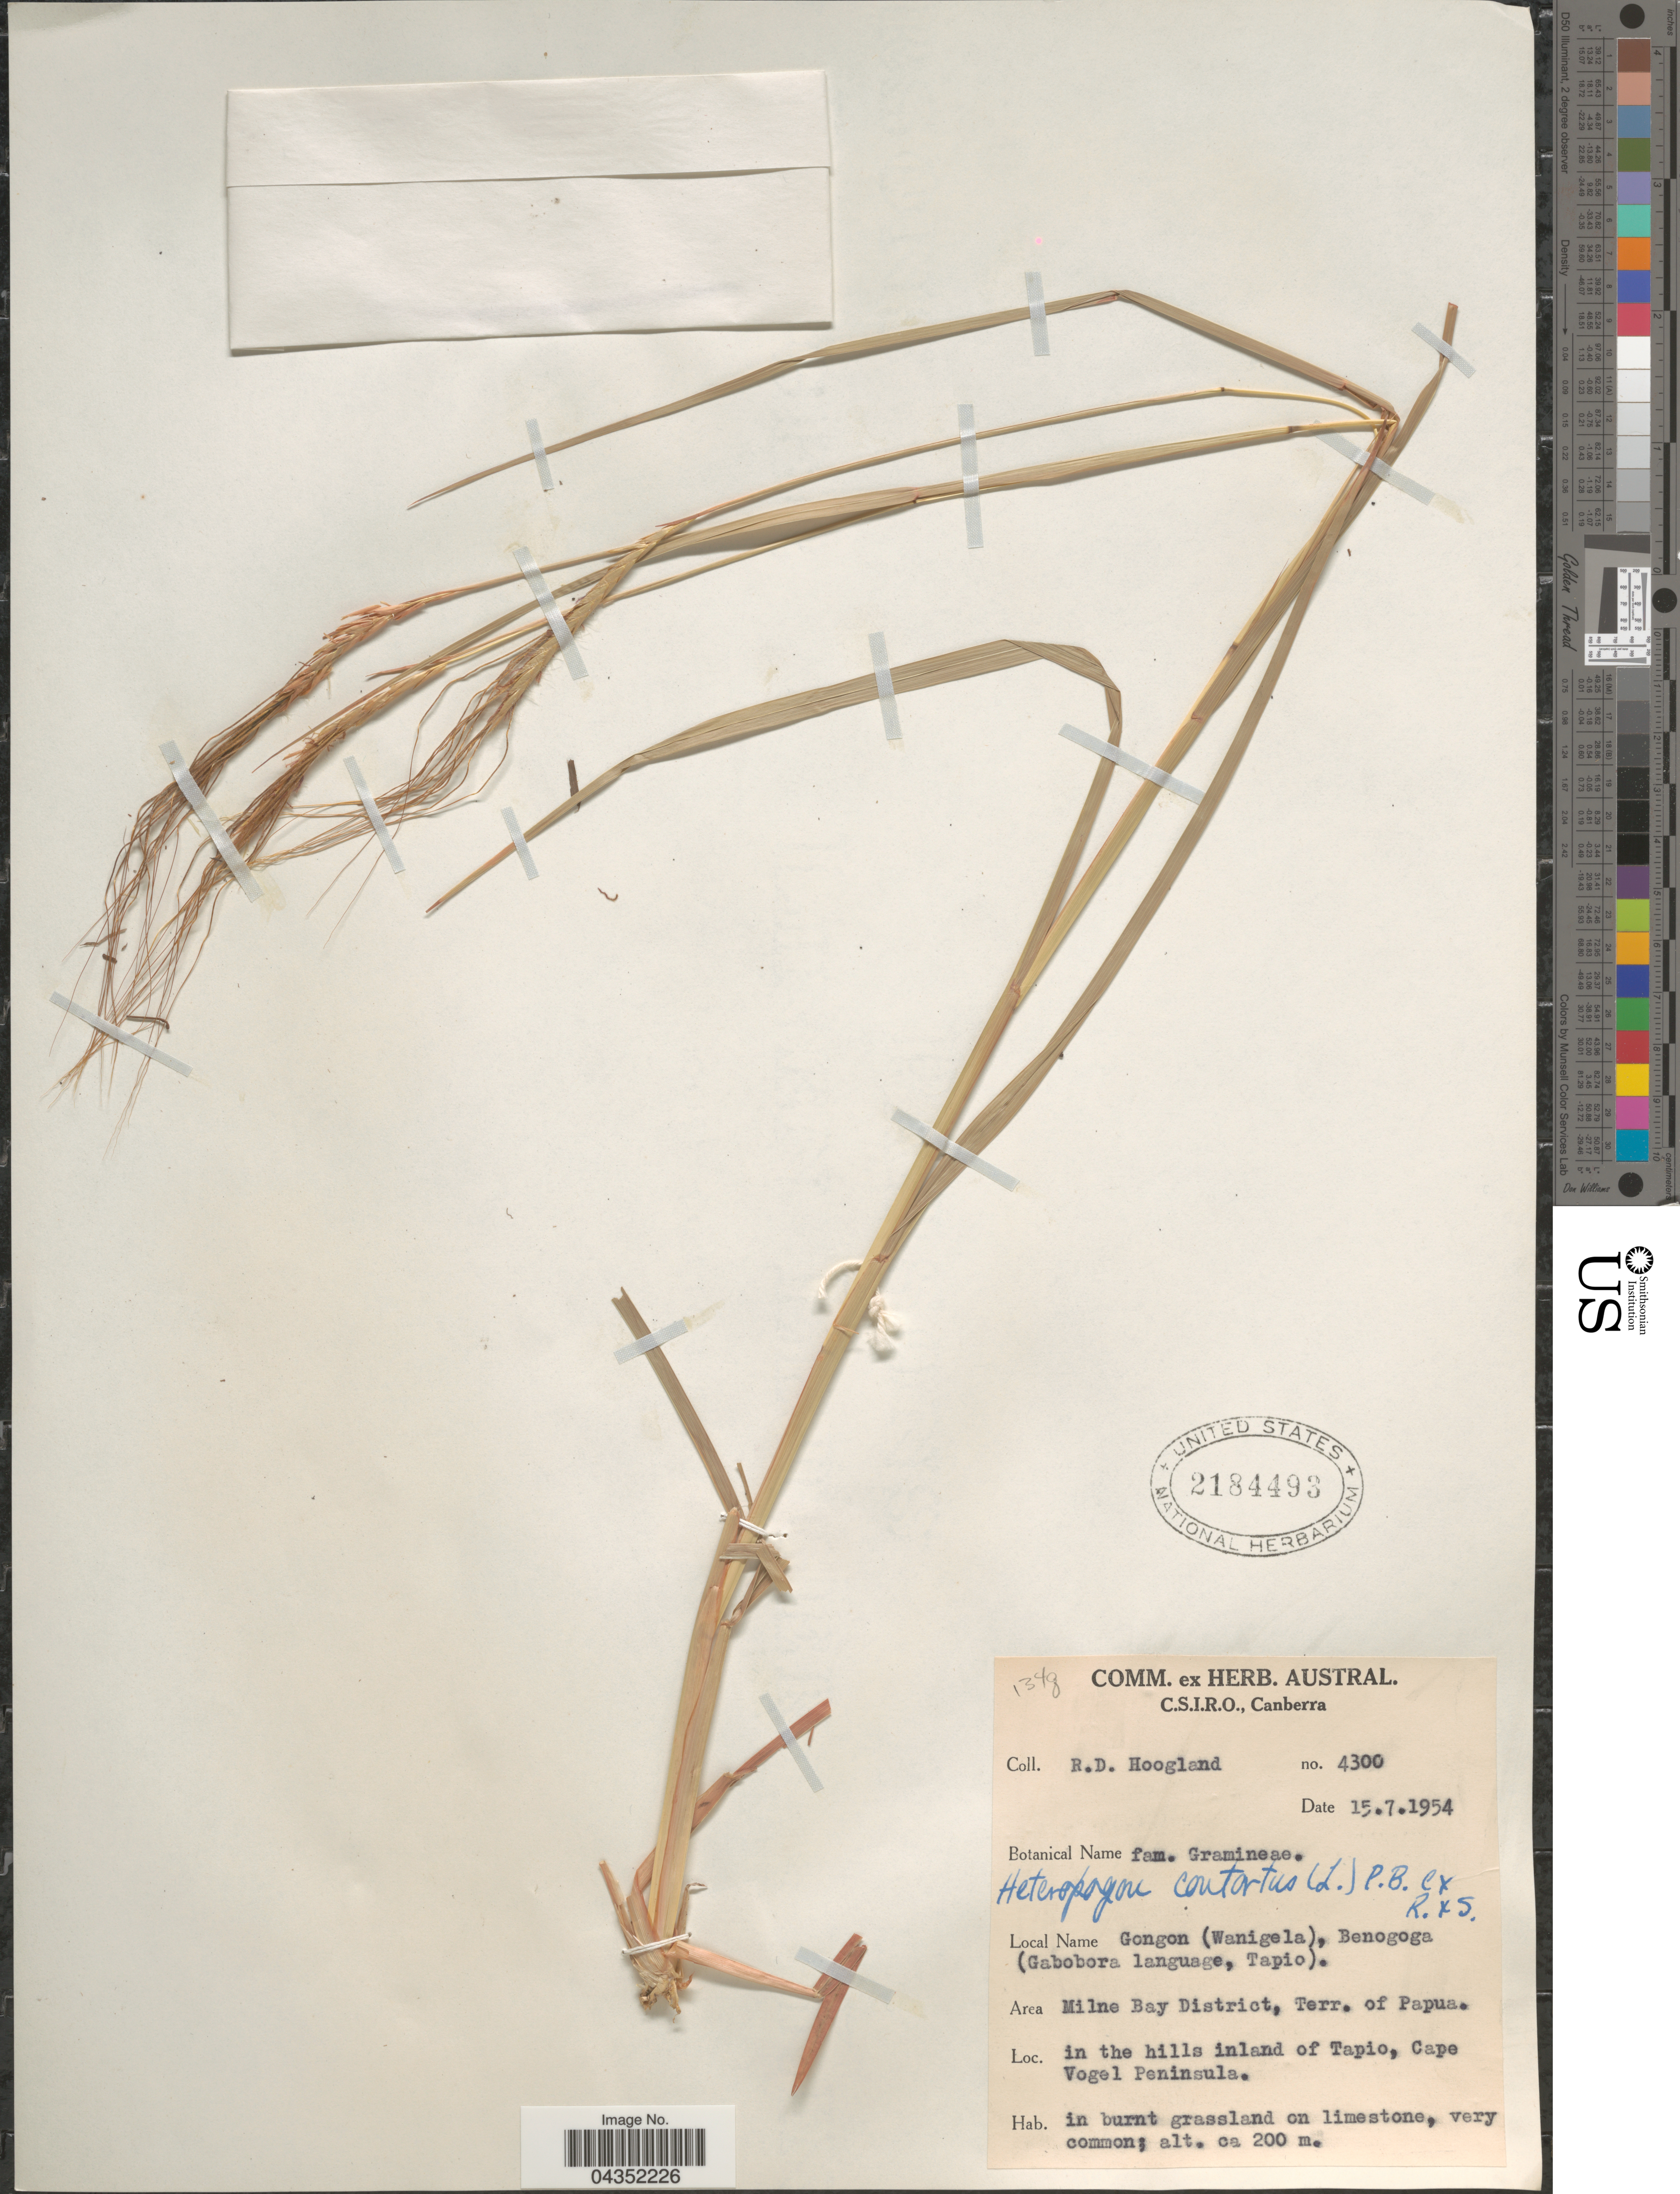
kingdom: Plantae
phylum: Tracheophyta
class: Liliopsida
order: Poales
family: Poaceae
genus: Heteropogon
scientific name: Heteropogon contortus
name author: (L.) P. Beauv. ex Roem. & Schult.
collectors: R. D. Hoogland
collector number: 4300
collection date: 1954-07-15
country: Papua New Guinea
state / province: Milne Bay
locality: Area Milne Bay District, Terr. of Papua. In the hills inland of Tapio, Cape Vogel Peninsula.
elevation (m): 200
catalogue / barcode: US 2184493